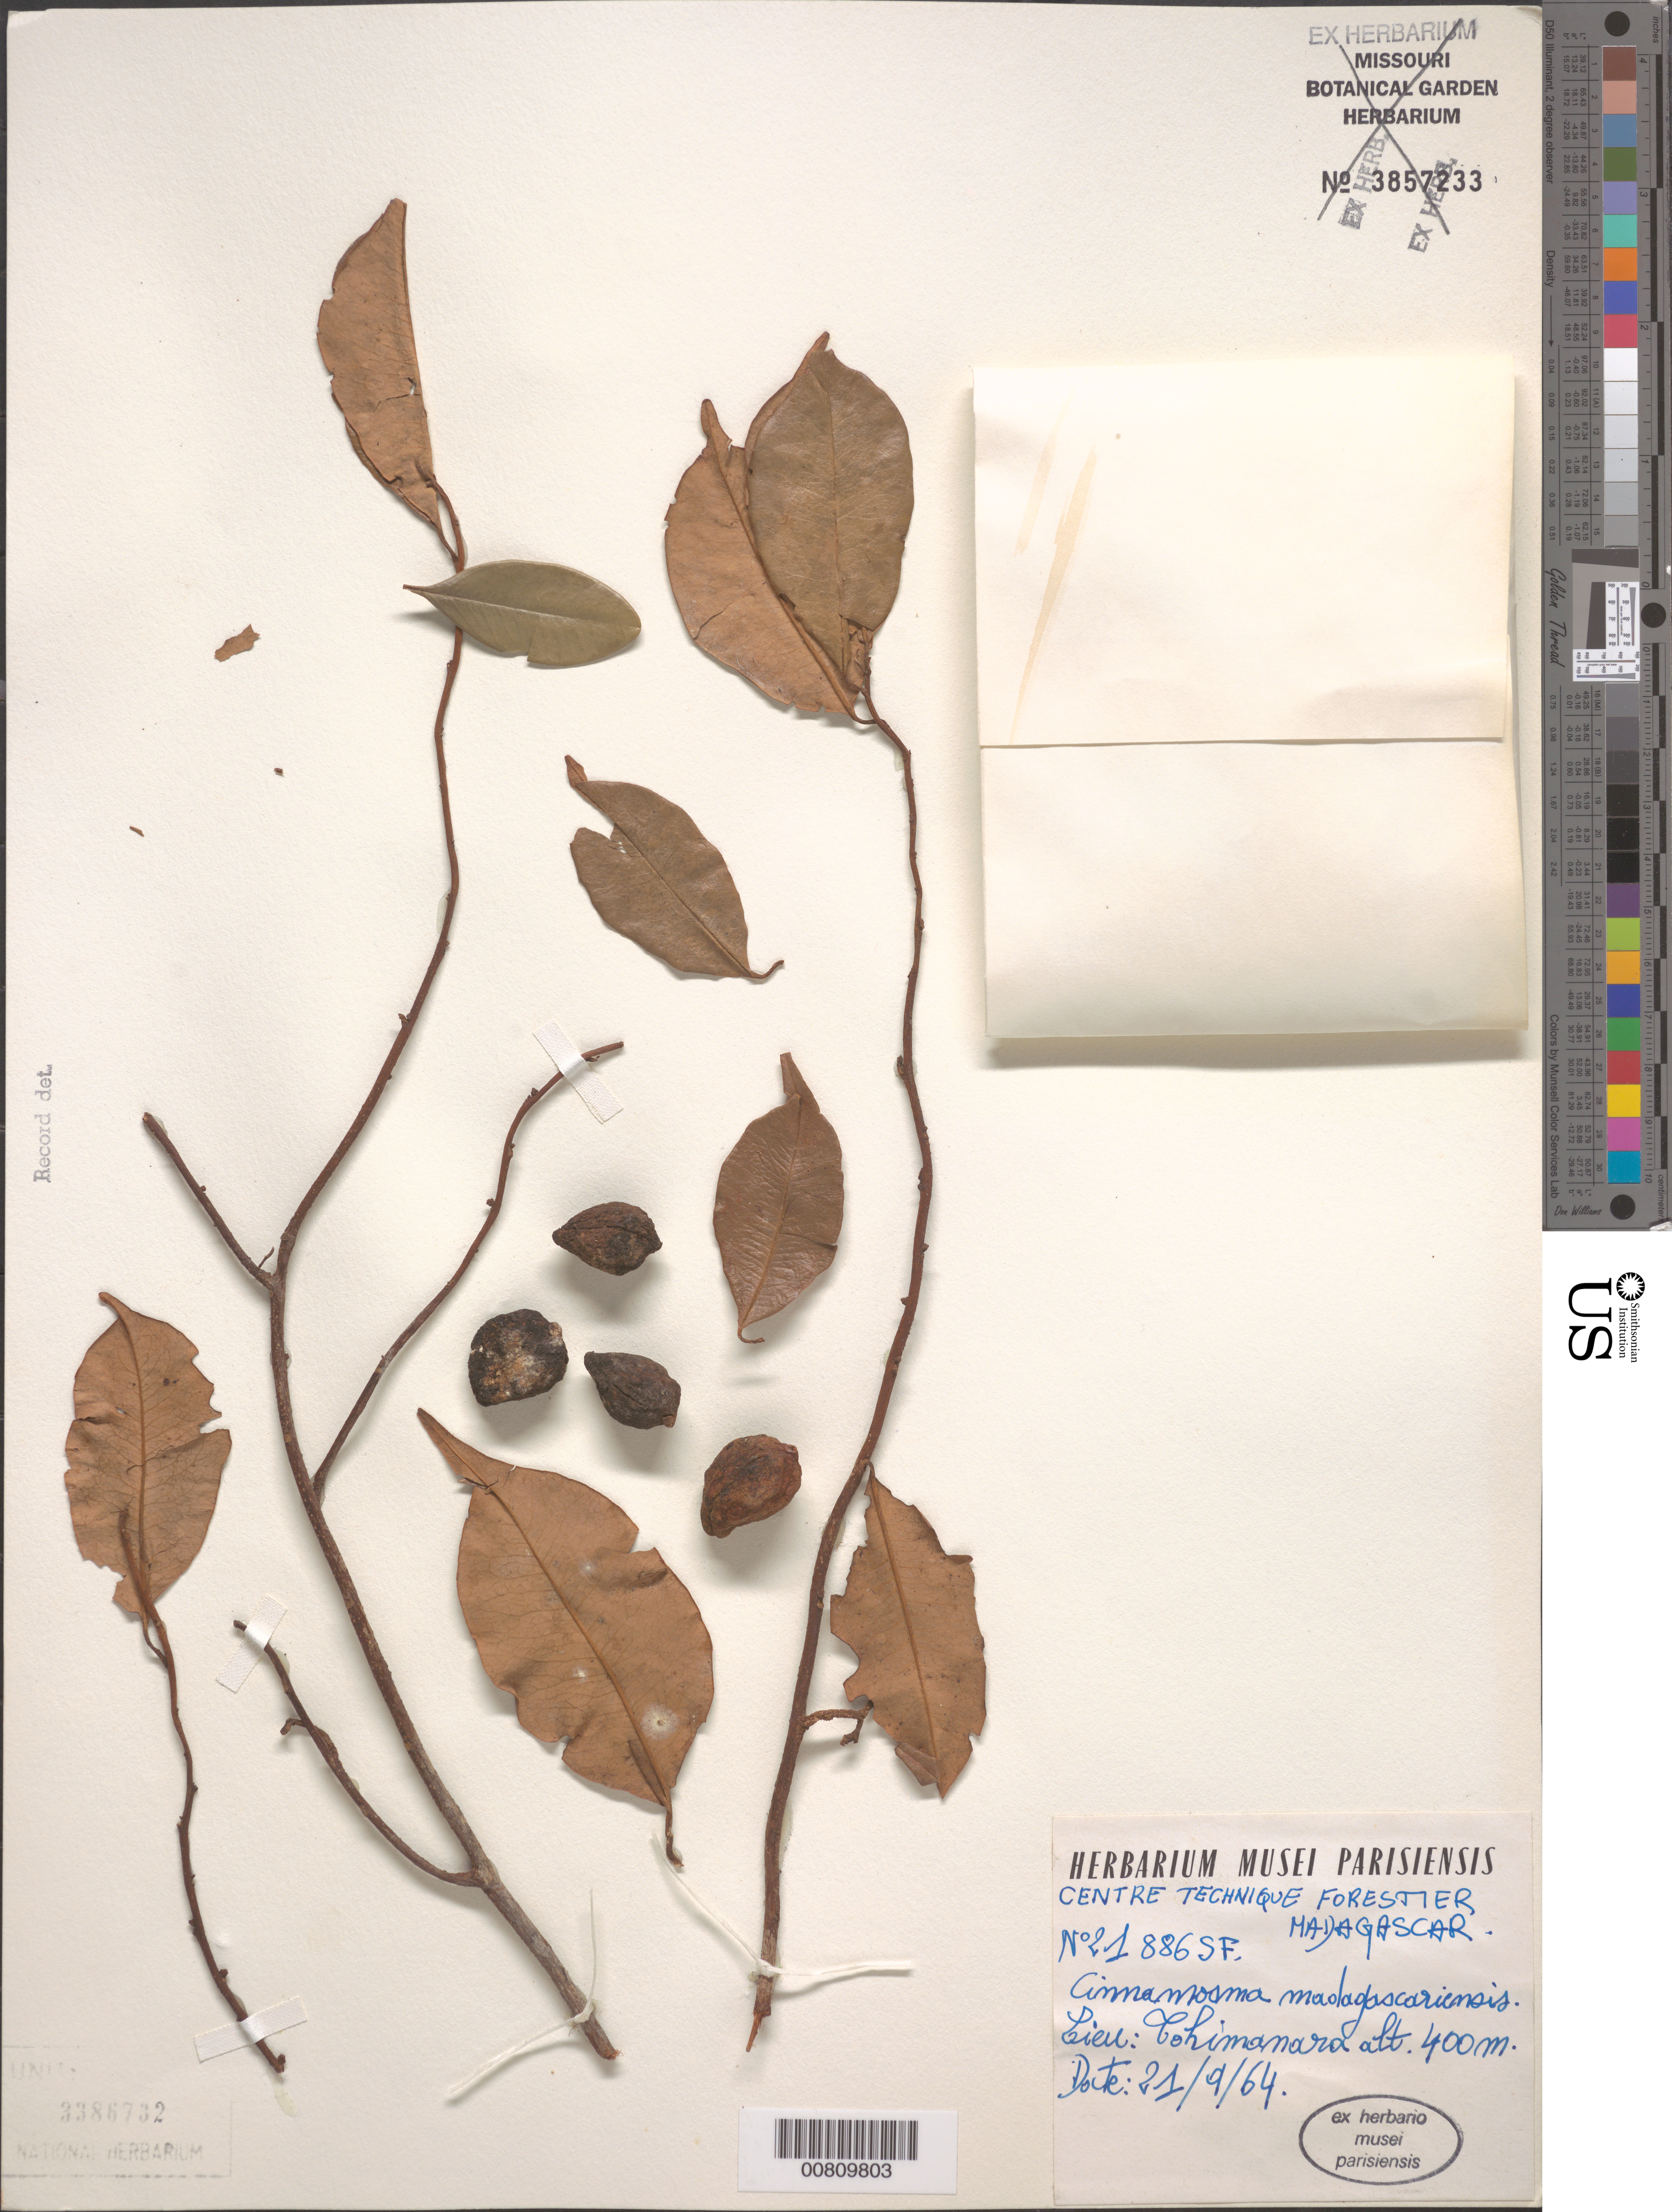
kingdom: Plantae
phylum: Tracheophyta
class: Magnoliopsida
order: Canellales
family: Canellaceae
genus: Cinnamosma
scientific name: Cinnamosma madagascariensis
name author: Danguy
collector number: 21886SF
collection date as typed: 21 Sep 1964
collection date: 1964-09-21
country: Madagascar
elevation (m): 400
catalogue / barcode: US 3386732